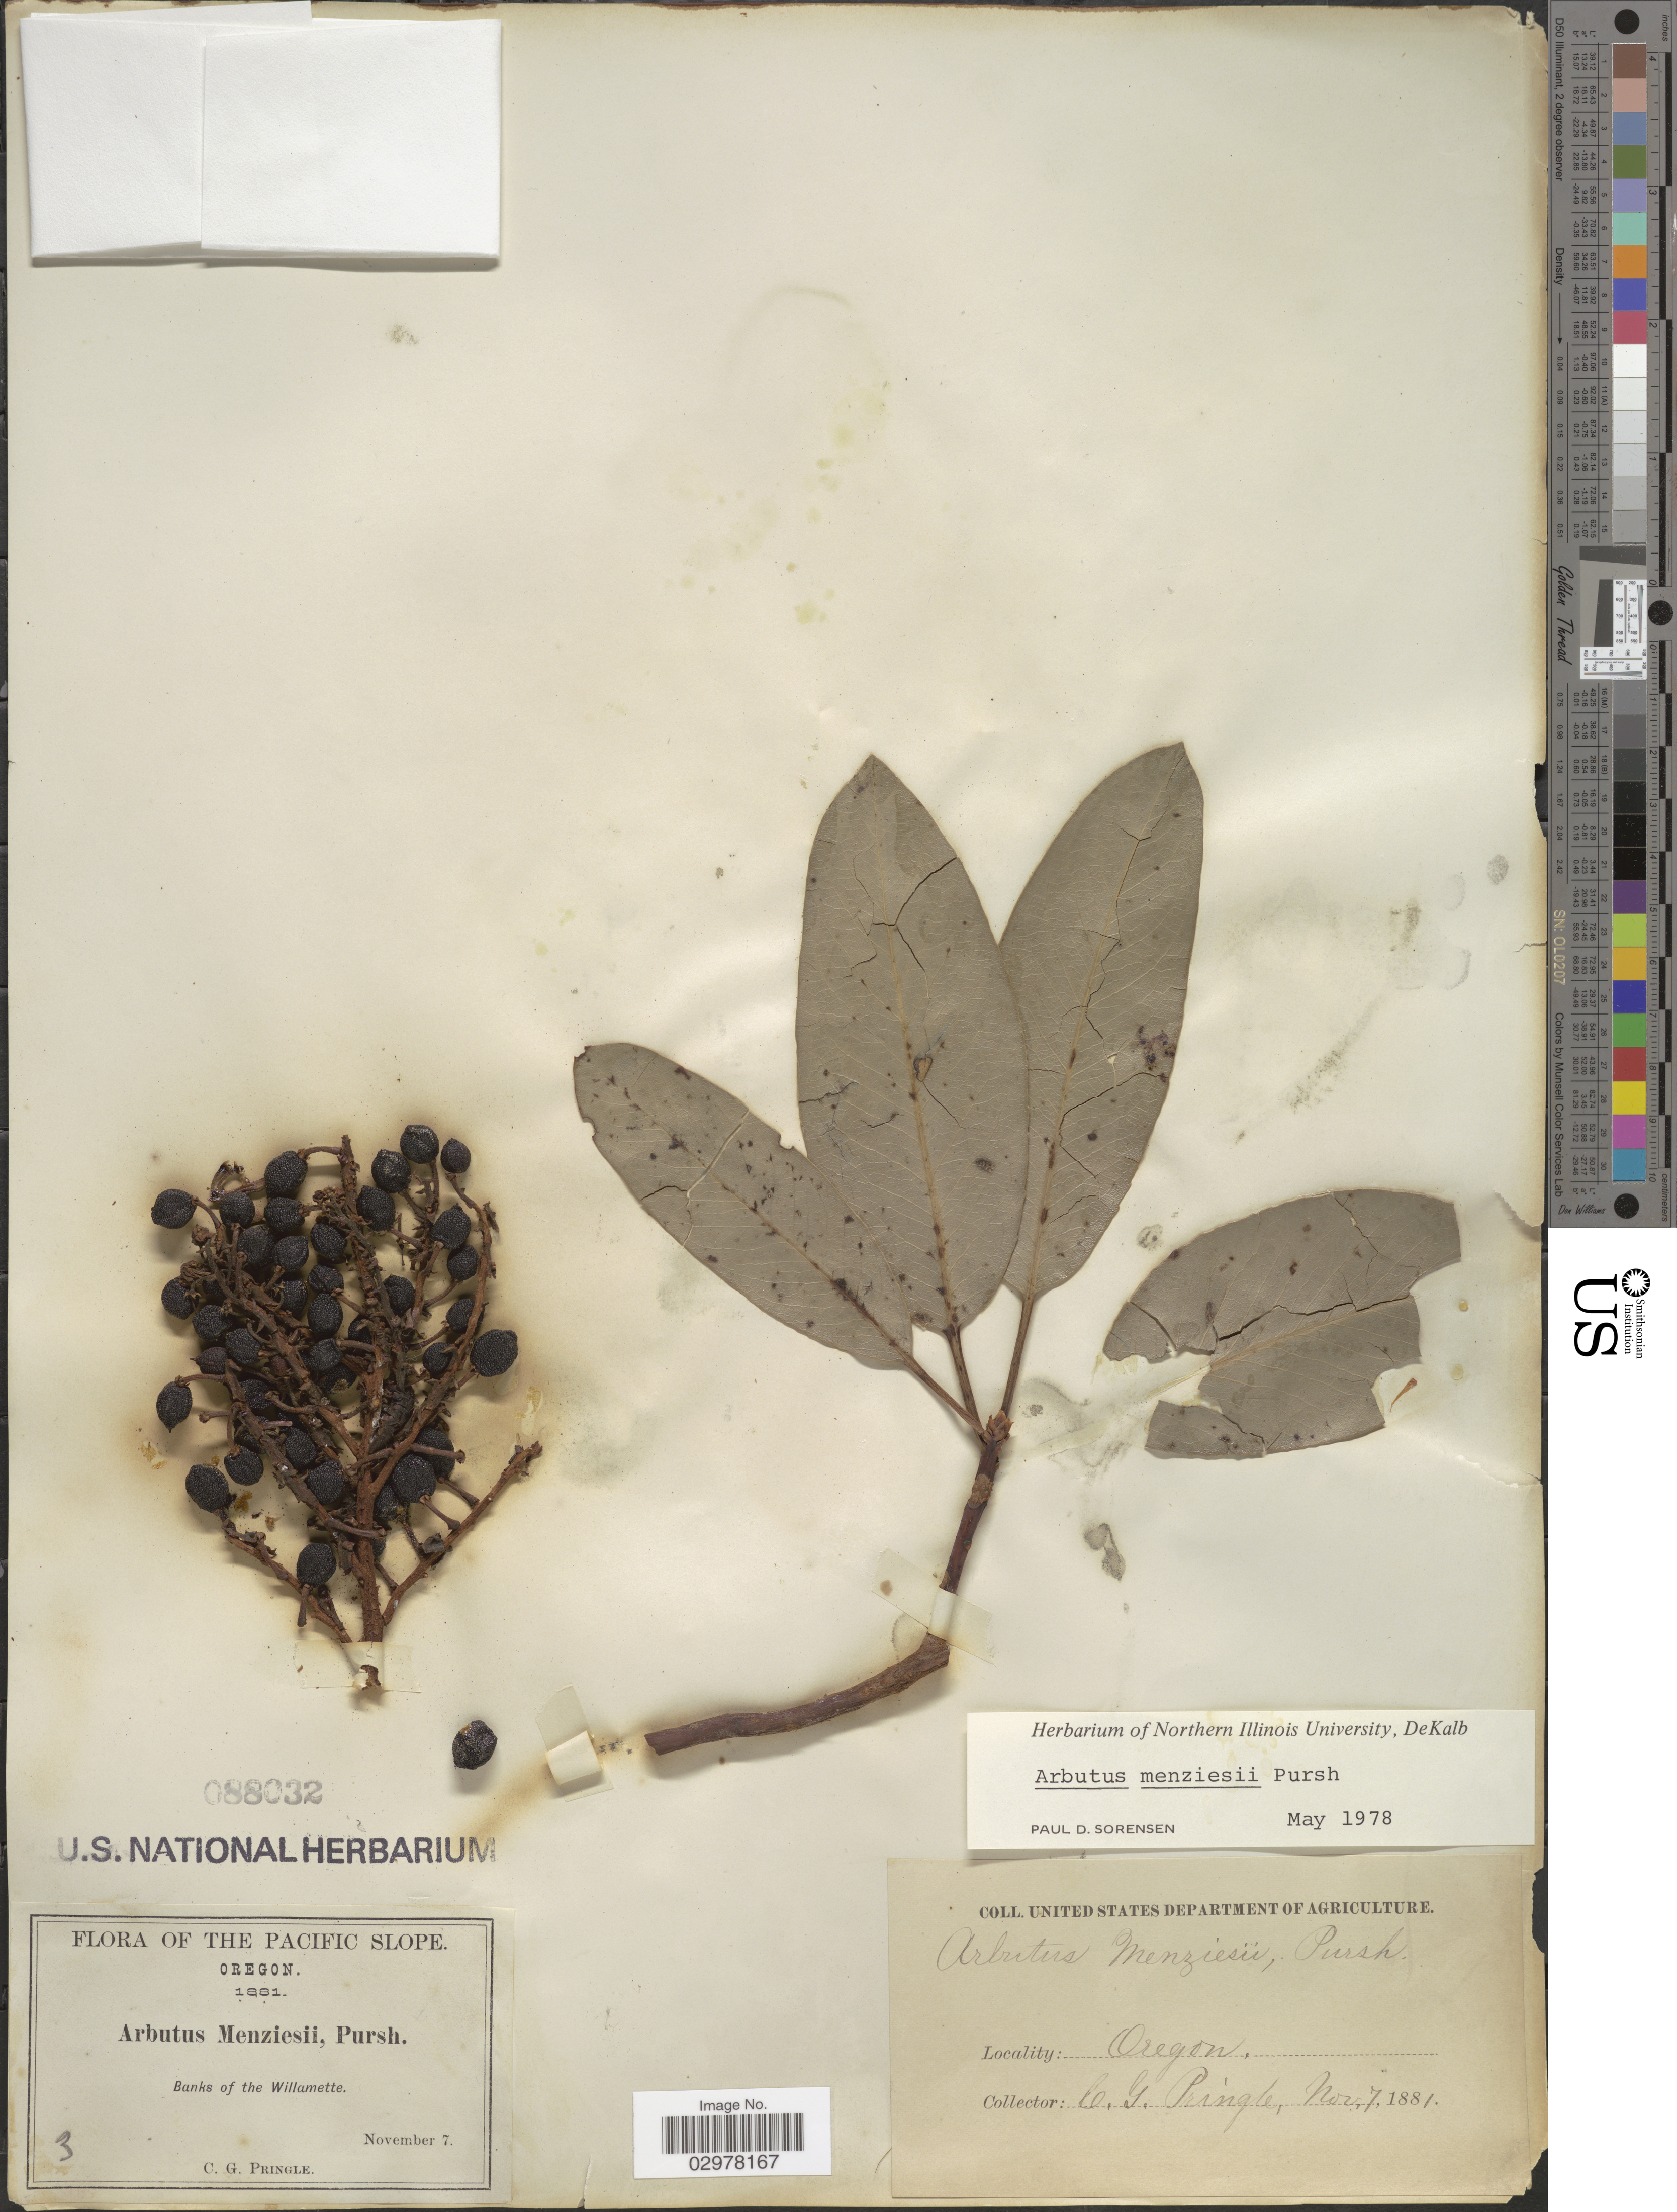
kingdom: Plantae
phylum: Tracheophyta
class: Magnoliopsida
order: Ericales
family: Ericaceae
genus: Arbutus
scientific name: Arbutus menziesii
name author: Pursh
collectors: C. G. Pringle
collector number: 3?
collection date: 1881-11-07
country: United States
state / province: Oregon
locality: The Pacific Slope. Banks of the Willamette.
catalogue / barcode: US 88032